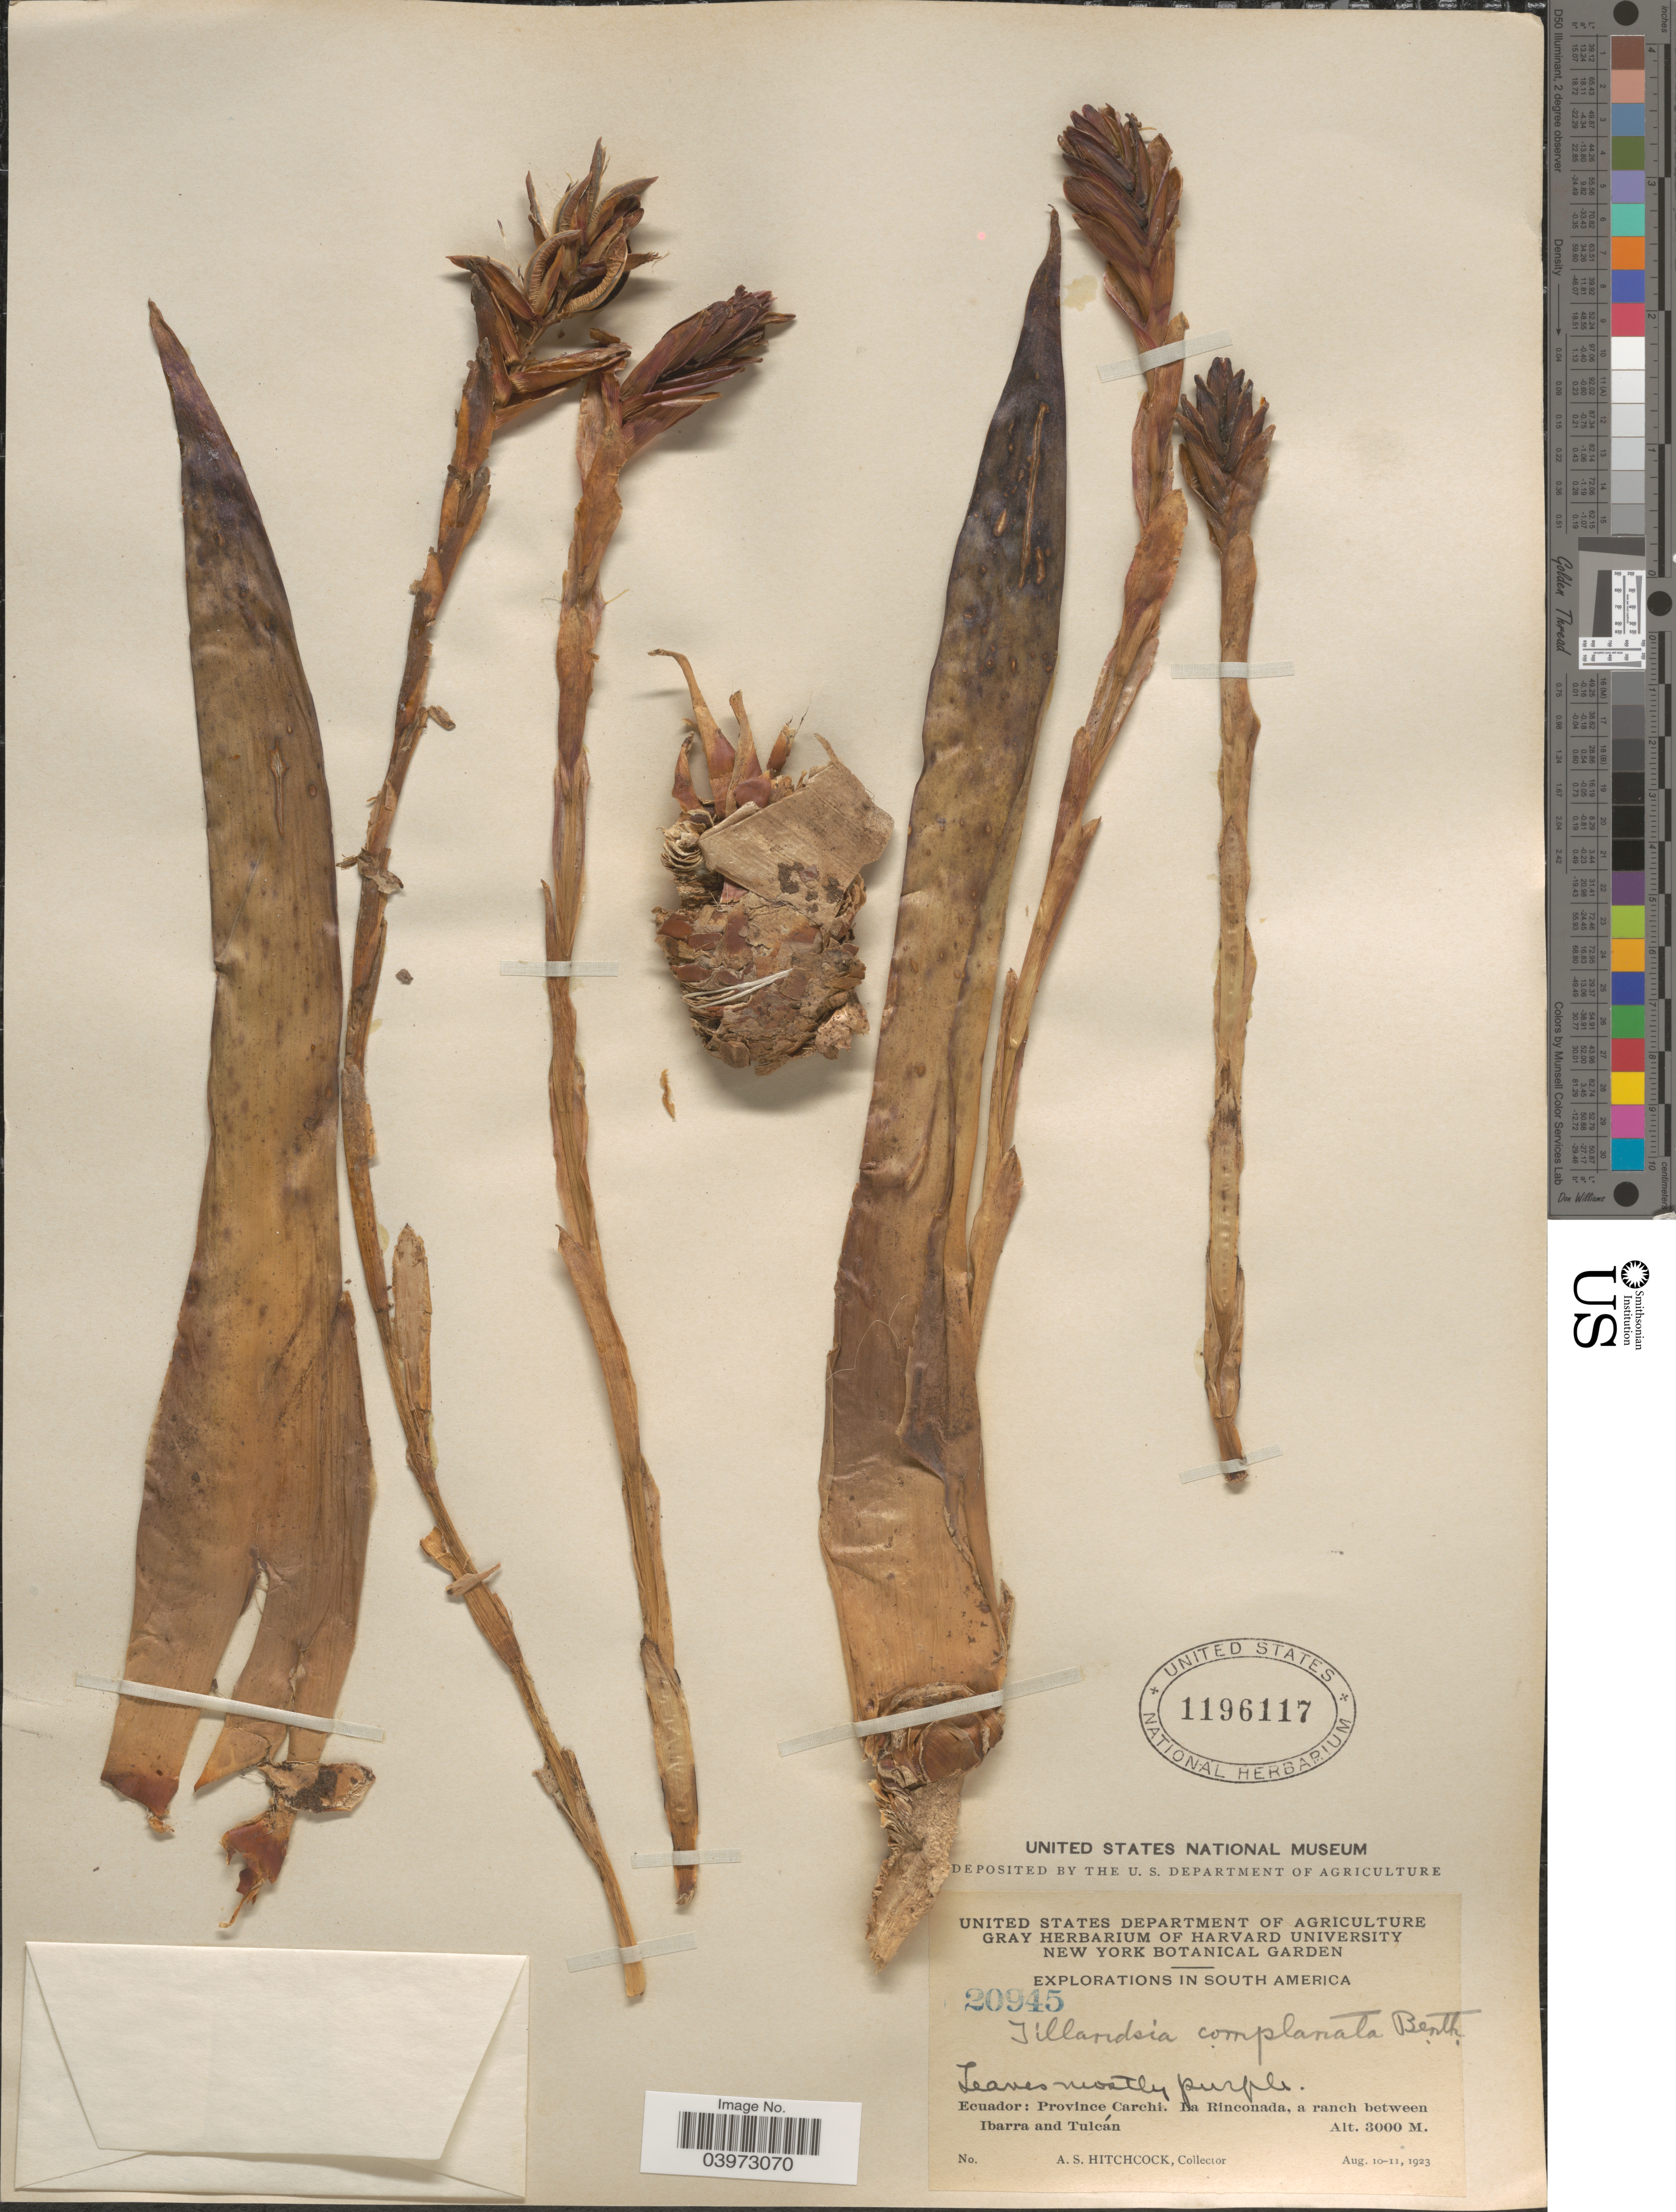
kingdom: Plantae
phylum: Tracheophyta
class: Liliopsida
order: Poales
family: Bromeliaceae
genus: Tillandsia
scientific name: Tillandsia complanata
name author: Benth.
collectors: A. S. Hitchcock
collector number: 20945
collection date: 1923-08-10/1923-08-11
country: Ecuador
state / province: Carchi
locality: Explorations in South America. La Rinconada, a ranch between Ibarra and Tulcán.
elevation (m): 3000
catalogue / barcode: US 1196117